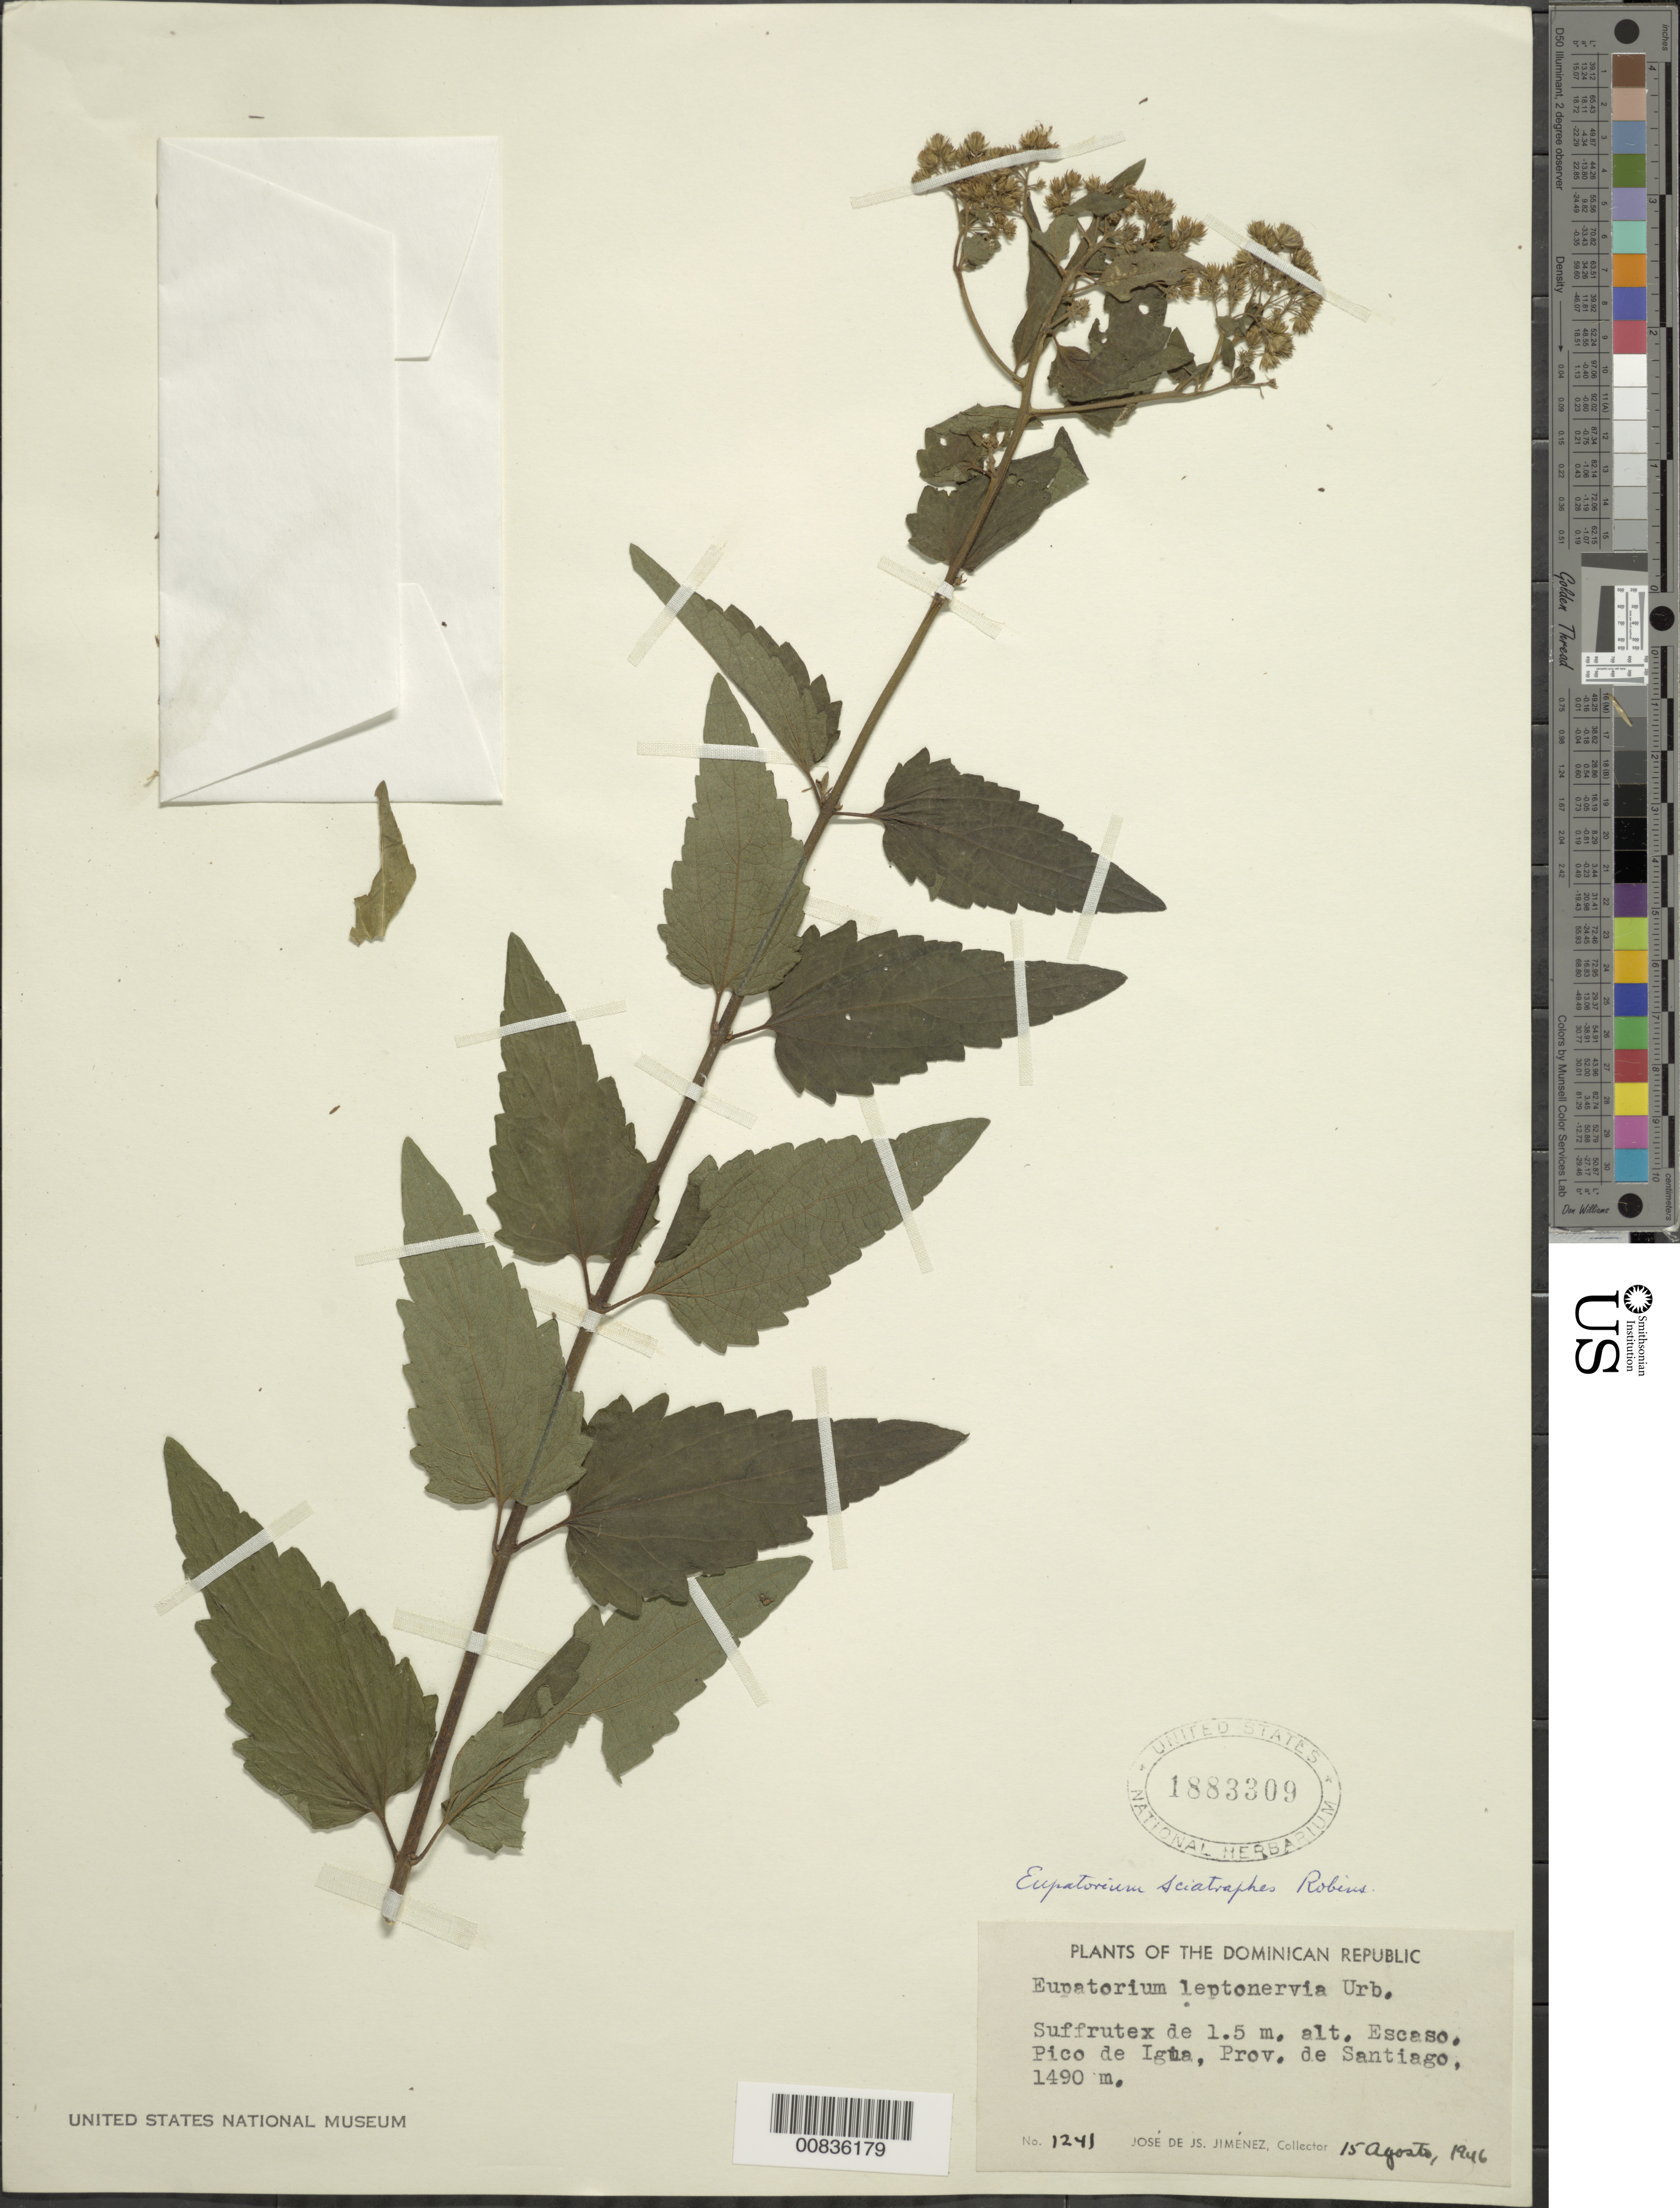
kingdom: Plantae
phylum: Tracheophyta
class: Magnoliopsida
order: Asterales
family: Asteraceae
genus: Koanophyllon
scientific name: Koanophyllon sciatraphes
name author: (B.L. Rob.) R.M. King & H. Rob.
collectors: J. J. Jiménez Almonte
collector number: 1241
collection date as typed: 15 Aug 1946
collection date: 1946-08-15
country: Dominican Republic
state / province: Santiago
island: Hispaniola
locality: Pico de Igua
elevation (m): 1490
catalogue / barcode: US 1883309